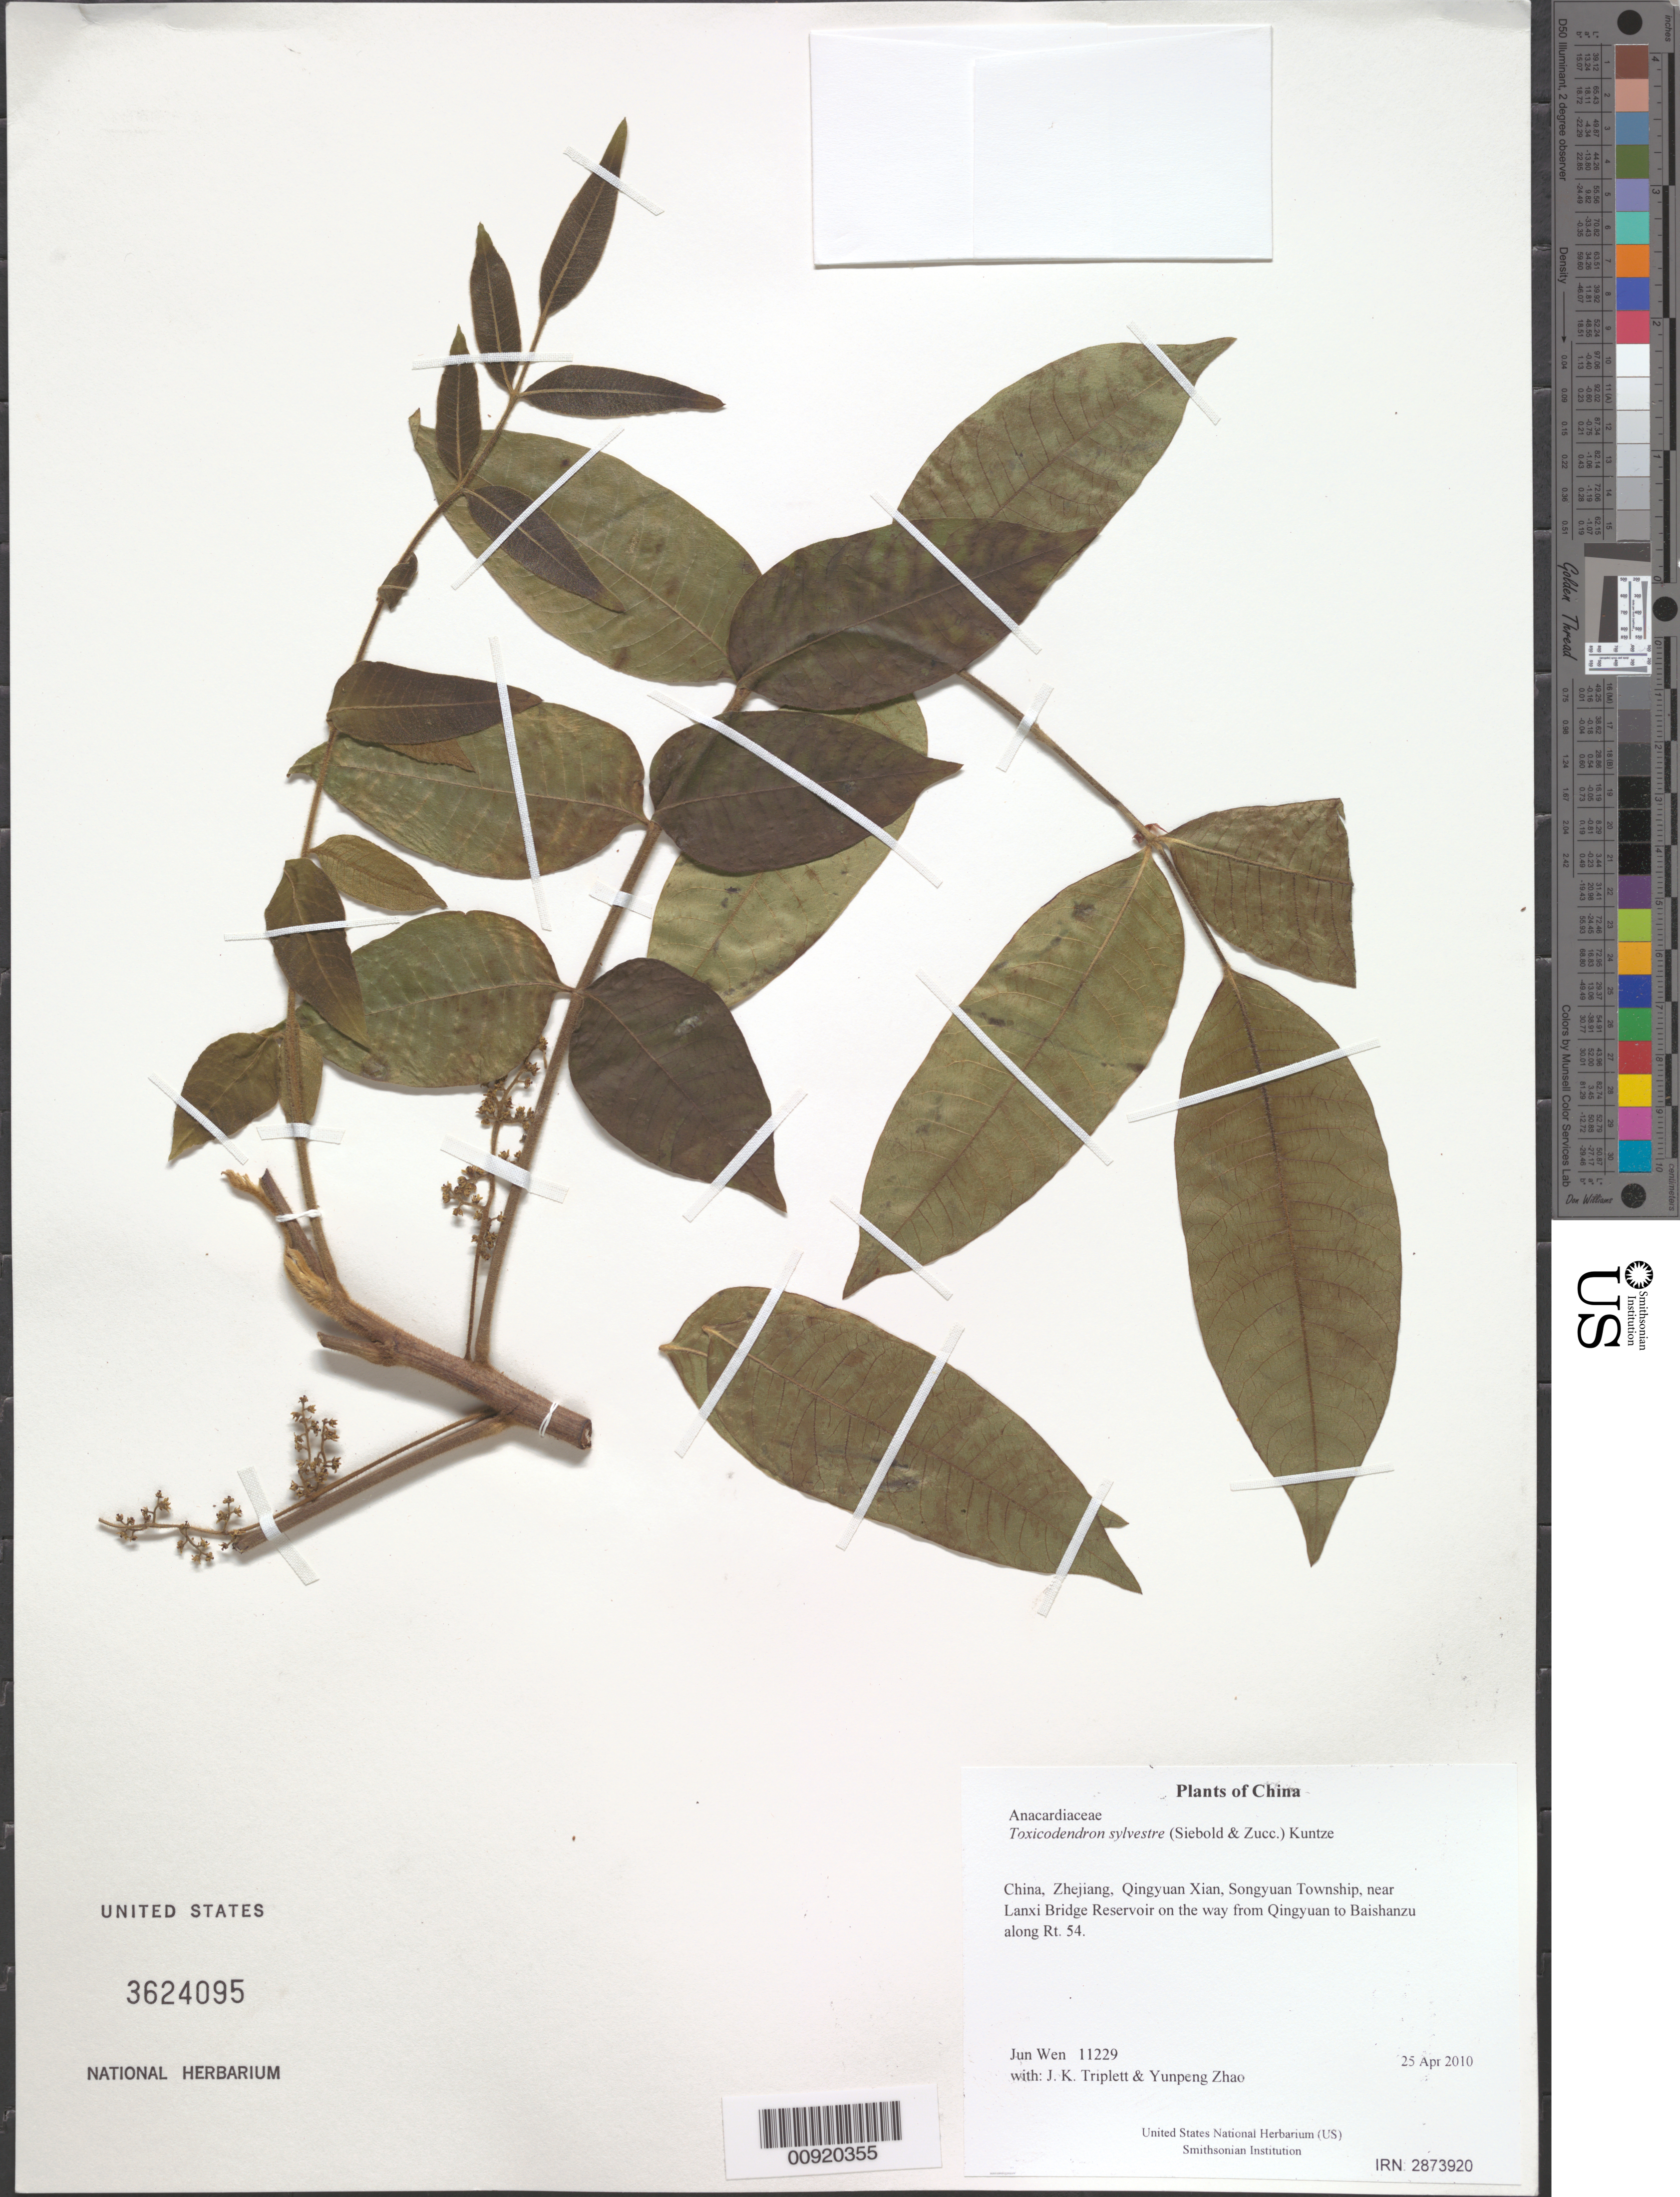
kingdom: Plantae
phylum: Tracheophyta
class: Magnoliopsida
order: Sapindales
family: Anacardiaceae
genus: Toxicodendron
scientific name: Toxicodendron sylvestre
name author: (Siebold & Zucc.) Kuntze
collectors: J. Wen, J. K. Triplett & Yunpeng Zhao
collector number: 11229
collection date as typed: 25 Apr 2010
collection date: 2010-04-25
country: China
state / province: Zhejiang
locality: Qingyuan Xian, Songyuan Township, near Lanxi Bridge Reservoir on the way from Qingyuan to Baishanzu along Rt. 54.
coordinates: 27 37.241 N, 119 07.233 E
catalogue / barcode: US 3624095